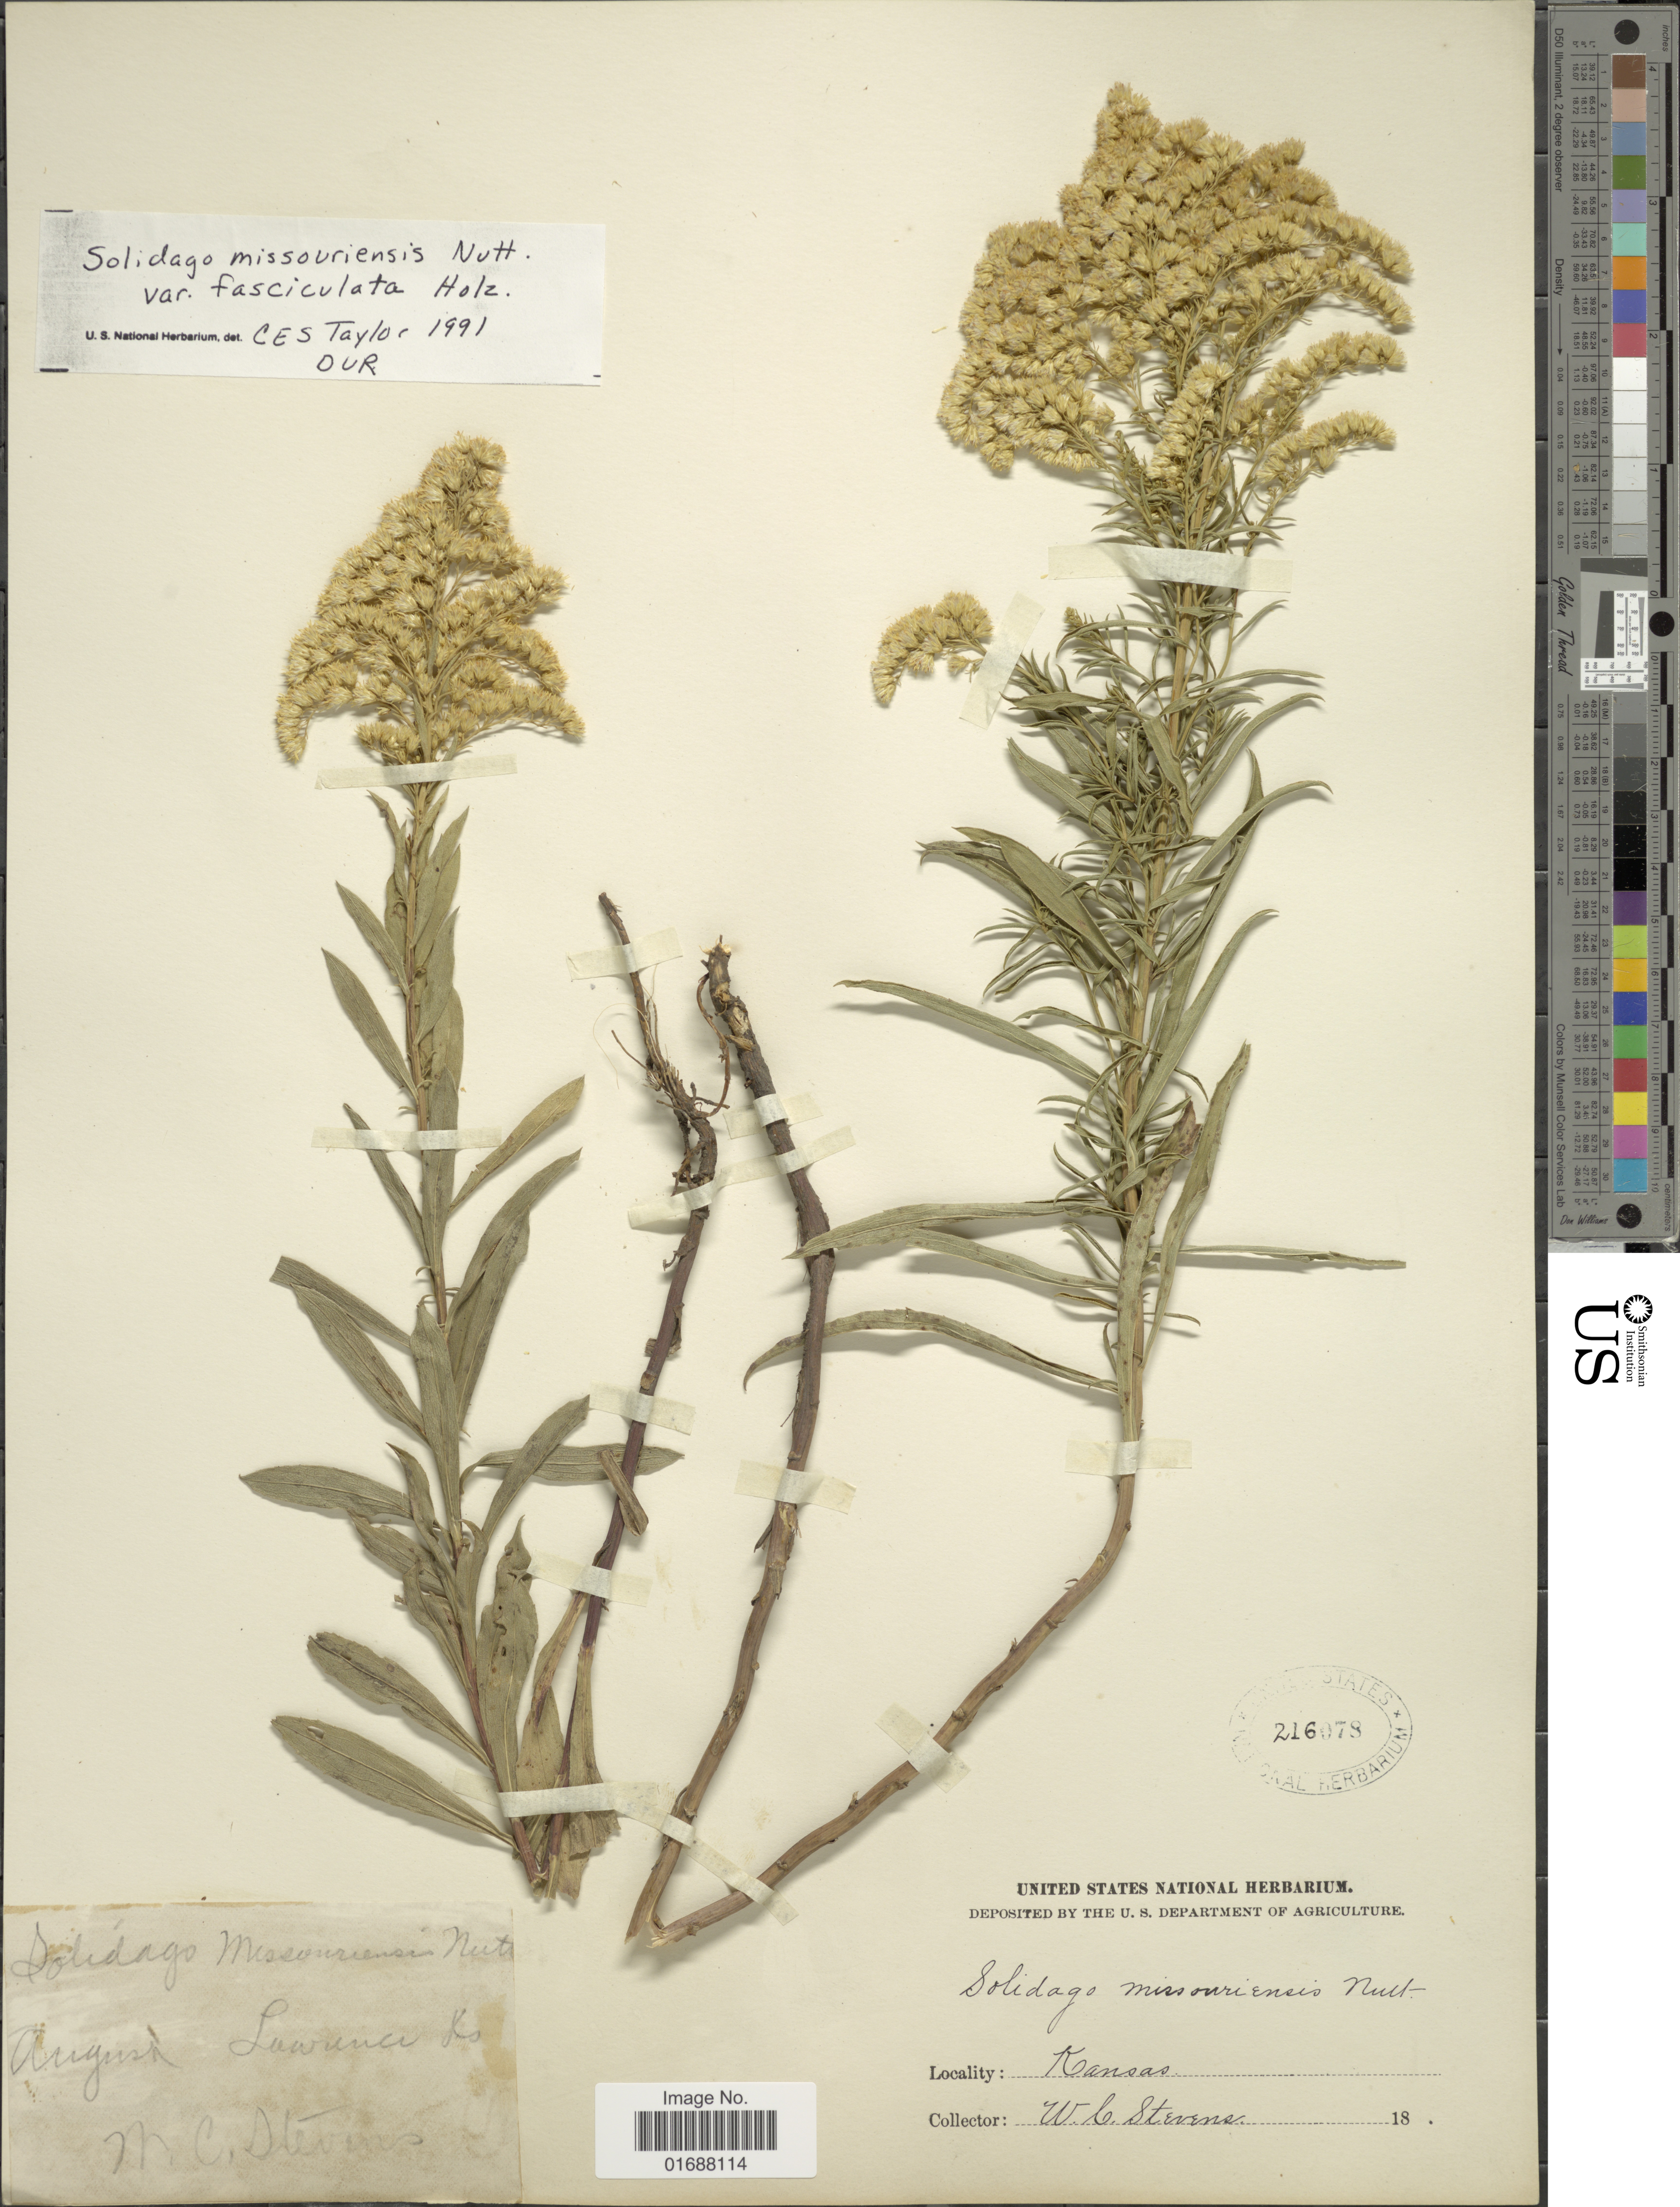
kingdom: Plantae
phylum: Tracheophyta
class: Magnoliopsida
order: Asterales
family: Asteraceae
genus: Solidago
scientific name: Solidago missouriensis var. fasciculata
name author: Holz.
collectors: W. C. Stevens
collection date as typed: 18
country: United States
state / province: Kansas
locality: Lawrence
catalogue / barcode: US 216078